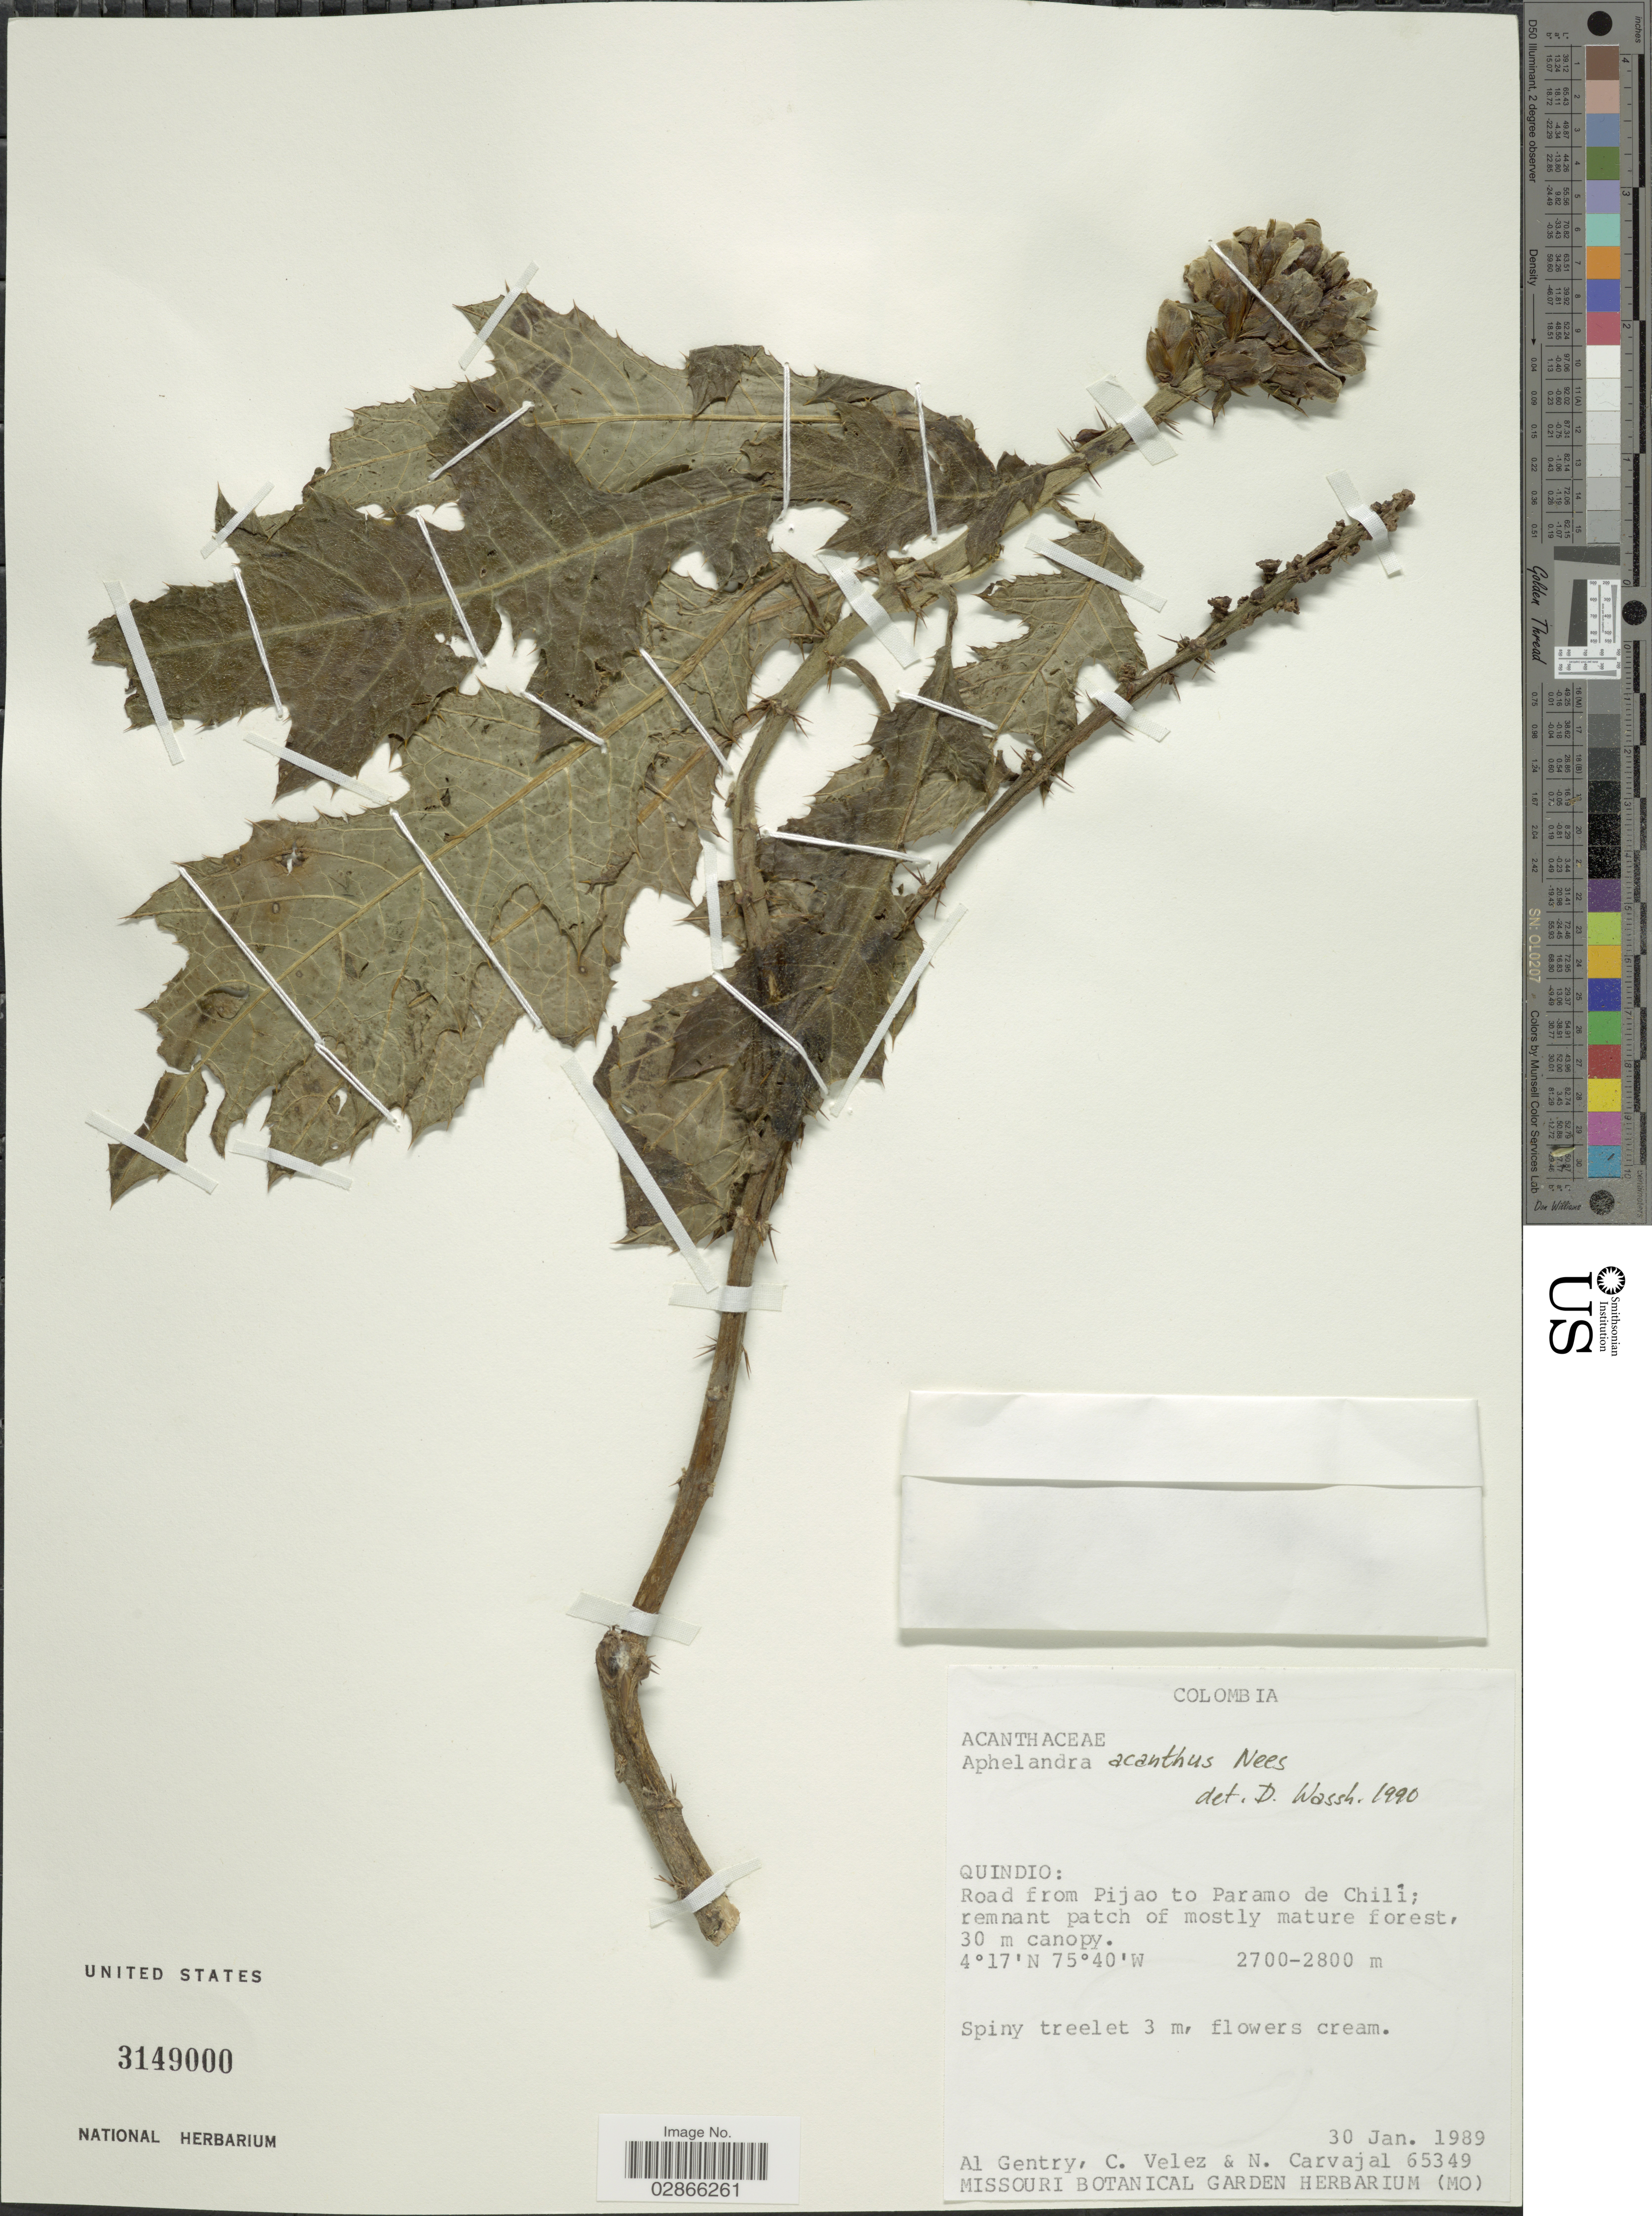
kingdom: Plantae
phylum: Tracheophyta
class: Magnoliopsida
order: Lamiales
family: Acanthaceae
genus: Aphelandra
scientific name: Aphelandra acanthus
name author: Nees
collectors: A. H. Gentry, C. Velez & N. Carvajal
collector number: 65349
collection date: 1989-01-30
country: Colombia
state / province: Quindío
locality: Road from Pijao to Paramo de Chili; remnant patch of mostly mature forest, 30 m canopy.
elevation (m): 2700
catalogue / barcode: US 3149000